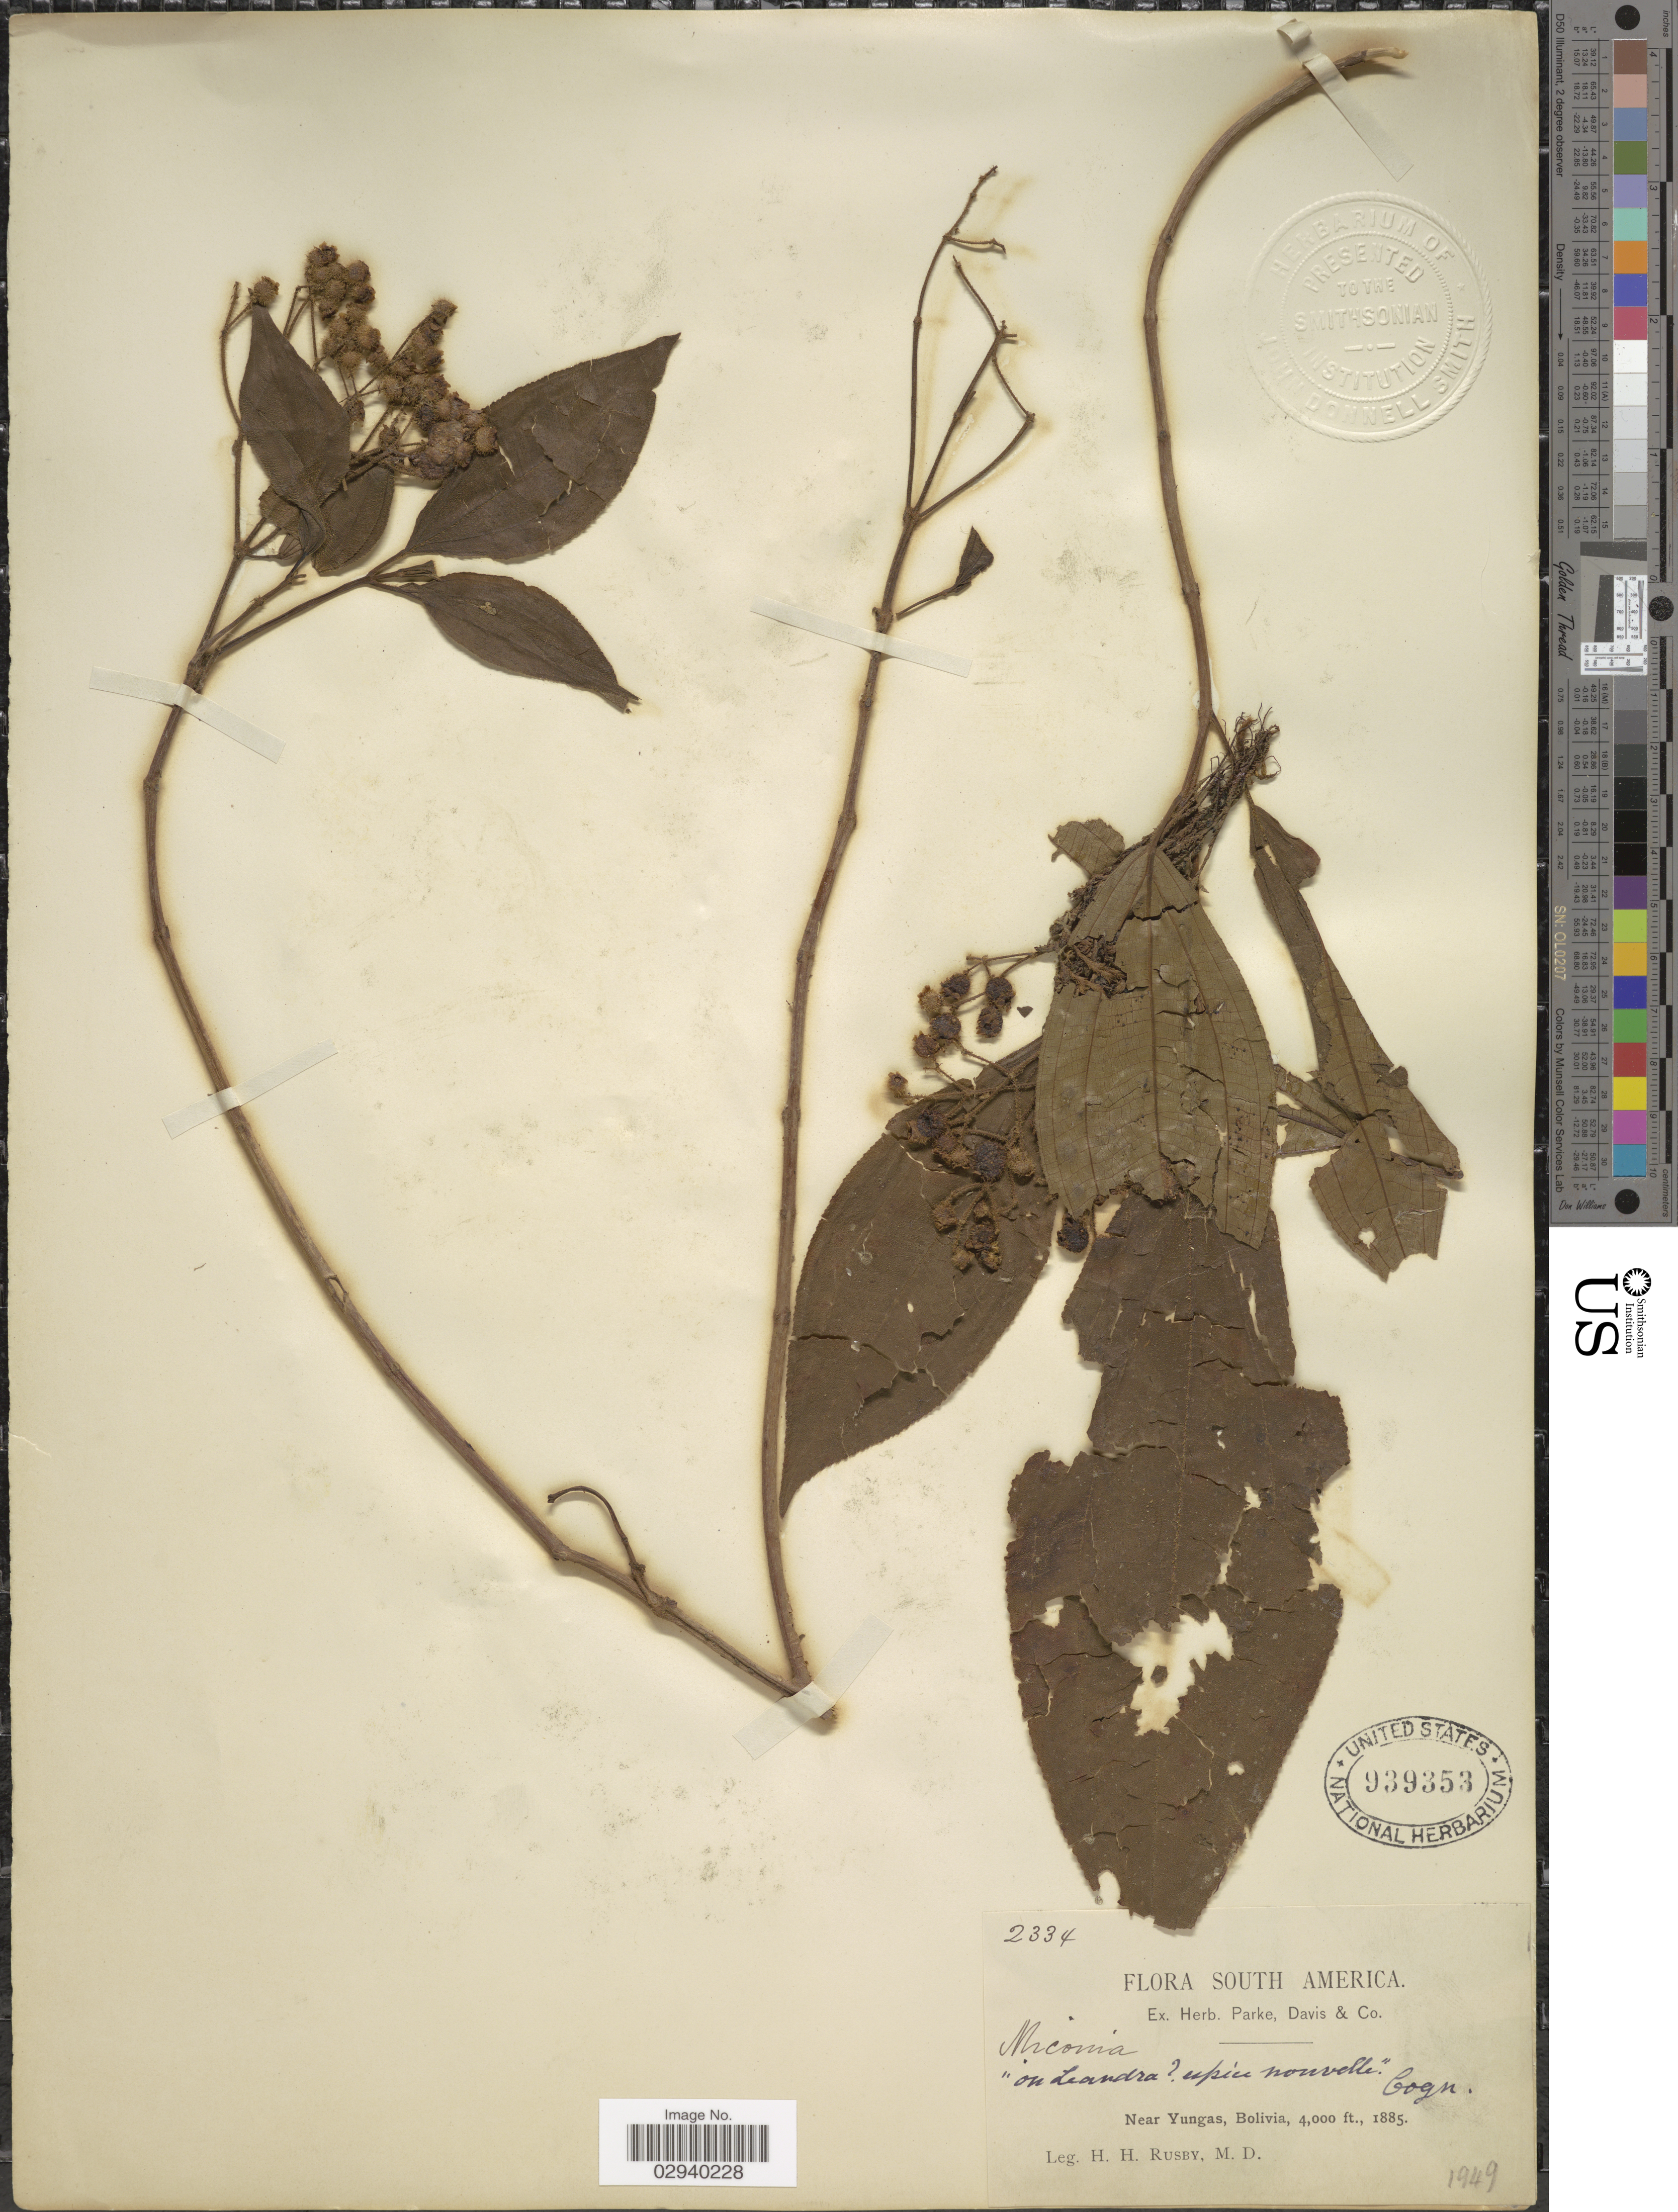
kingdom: Plantae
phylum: Tracheophyta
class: Magnoliopsida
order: Myrtales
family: Melastomataceae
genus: Miconia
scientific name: Miconia lasiocalyx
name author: Cogn.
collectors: H. H. Rusby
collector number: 2334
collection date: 1885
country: Bolivia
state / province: La Paz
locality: Near Yungas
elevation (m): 1219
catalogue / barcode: US 939353